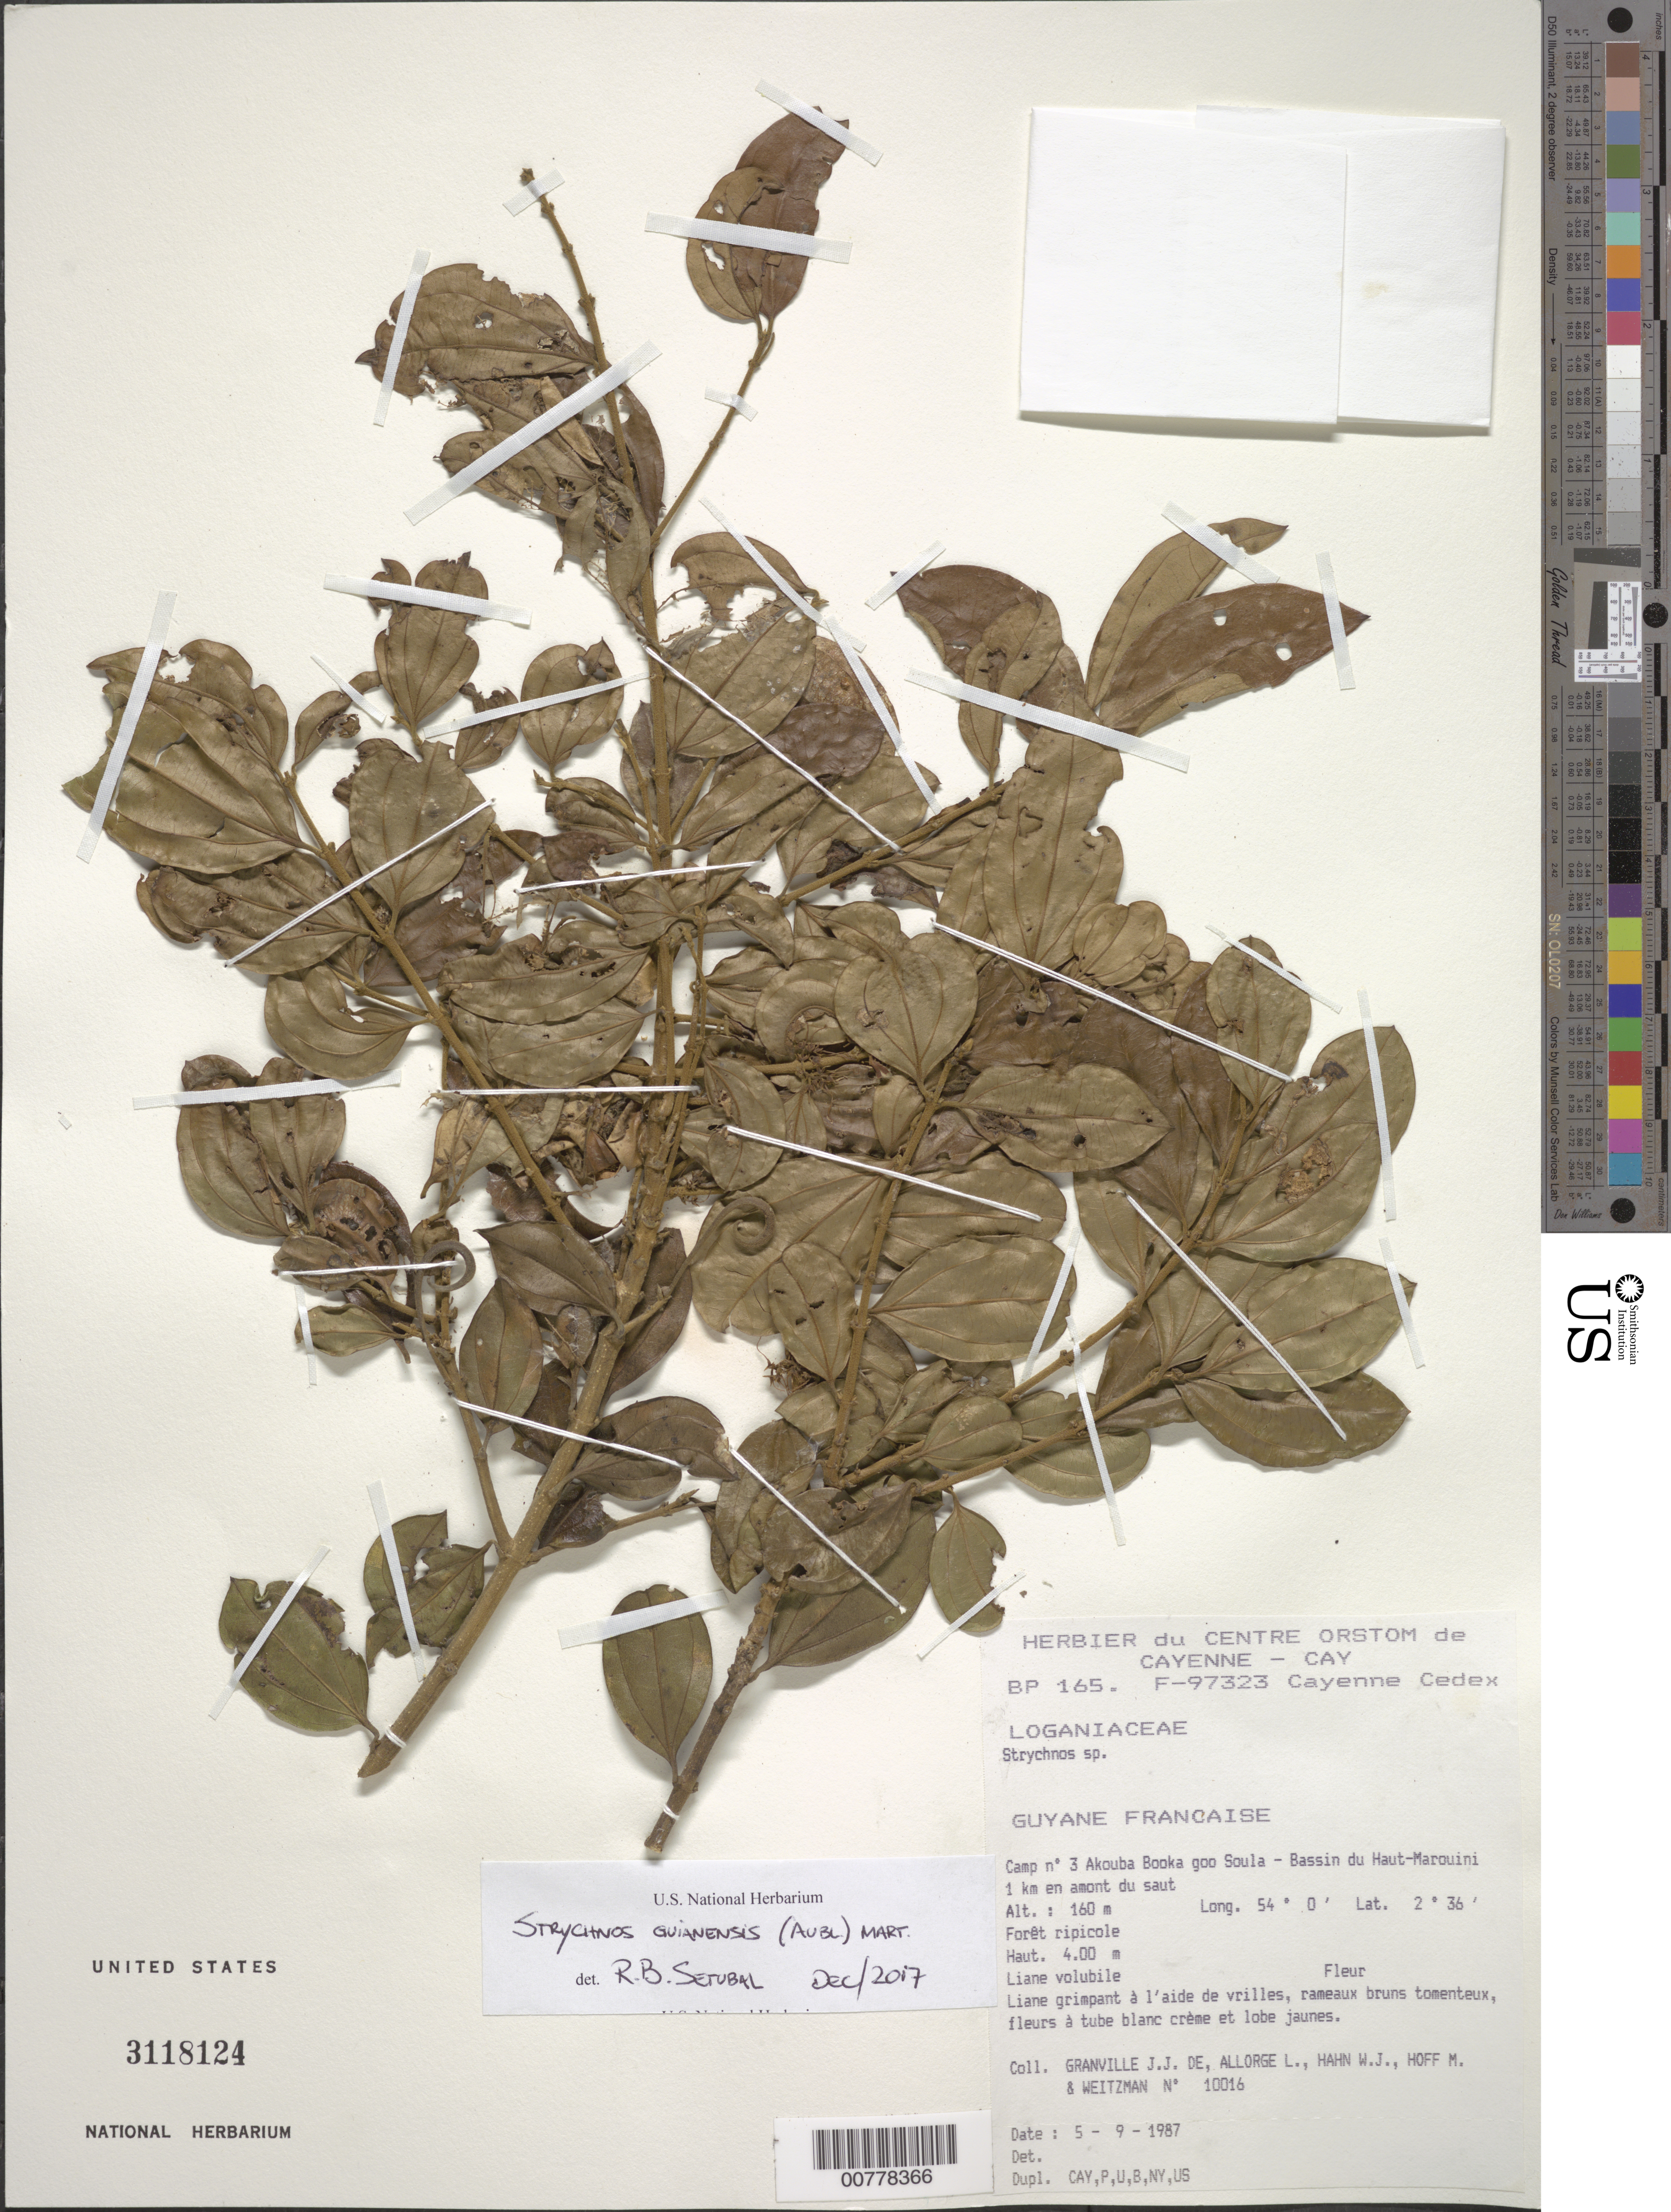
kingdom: Plantae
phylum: Tracheophyta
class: Magnoliopsida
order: Gentianales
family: Loganiaceae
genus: Strychnos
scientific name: Strychnos guianensis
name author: (Aubl.) Mart.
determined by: Setubal, R. B.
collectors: J.-J. de Granville, L. Allorge, W. J. Hahn, M. Hoff & A. L. Weitzman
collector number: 10016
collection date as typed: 5-Sep-87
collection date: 1987-09-05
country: French Guiana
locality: Akouba Booka goo Soula, Camp #3, Bassin du Haut Marouini. 1 km en amont du saut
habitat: Riparian forest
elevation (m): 160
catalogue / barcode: US 3118124